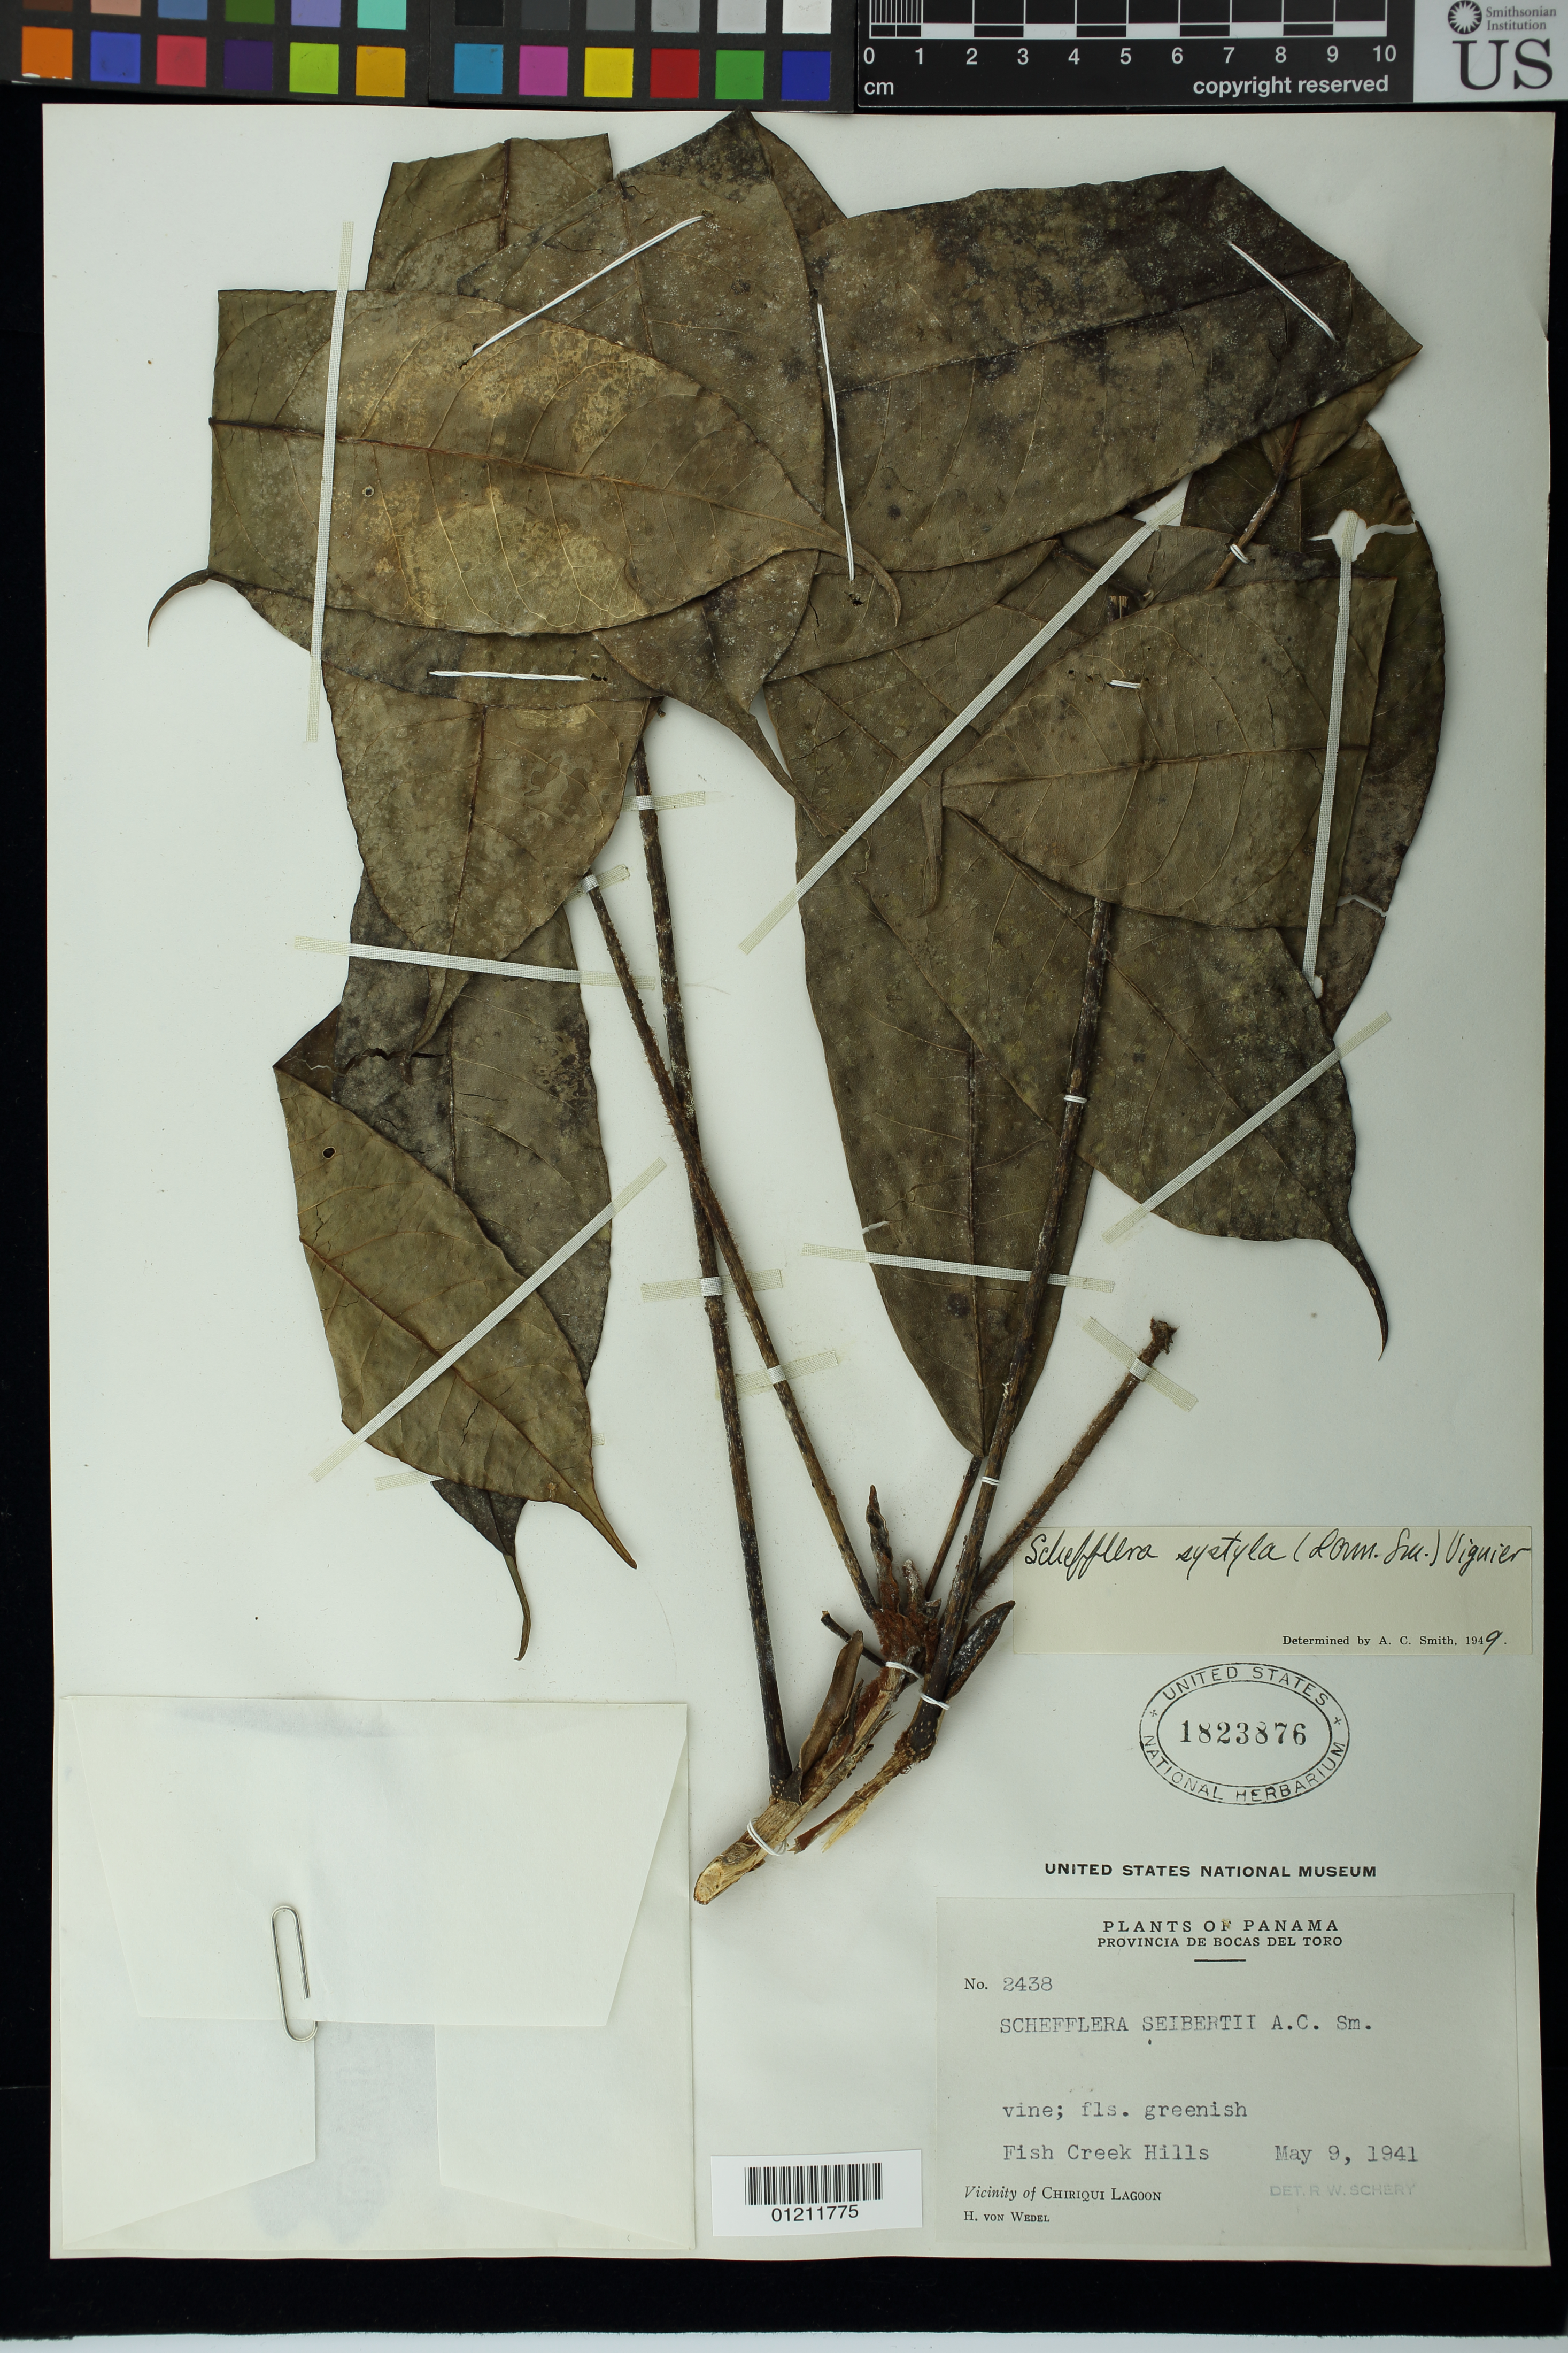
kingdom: Plantae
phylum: Tracheophyta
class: Magnoliopsida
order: Apiales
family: Araliaceae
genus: Schefflera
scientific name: Schefflera systyla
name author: (Donn. Sm.) R. Vig.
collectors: H. von Wedel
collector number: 2438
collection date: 1941-05-09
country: Panama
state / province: Bocas del Toro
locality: Fish Creek Hills. Vicinity of Chiriqui Lagoon. Bocas del Toro.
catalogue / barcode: US 1823876